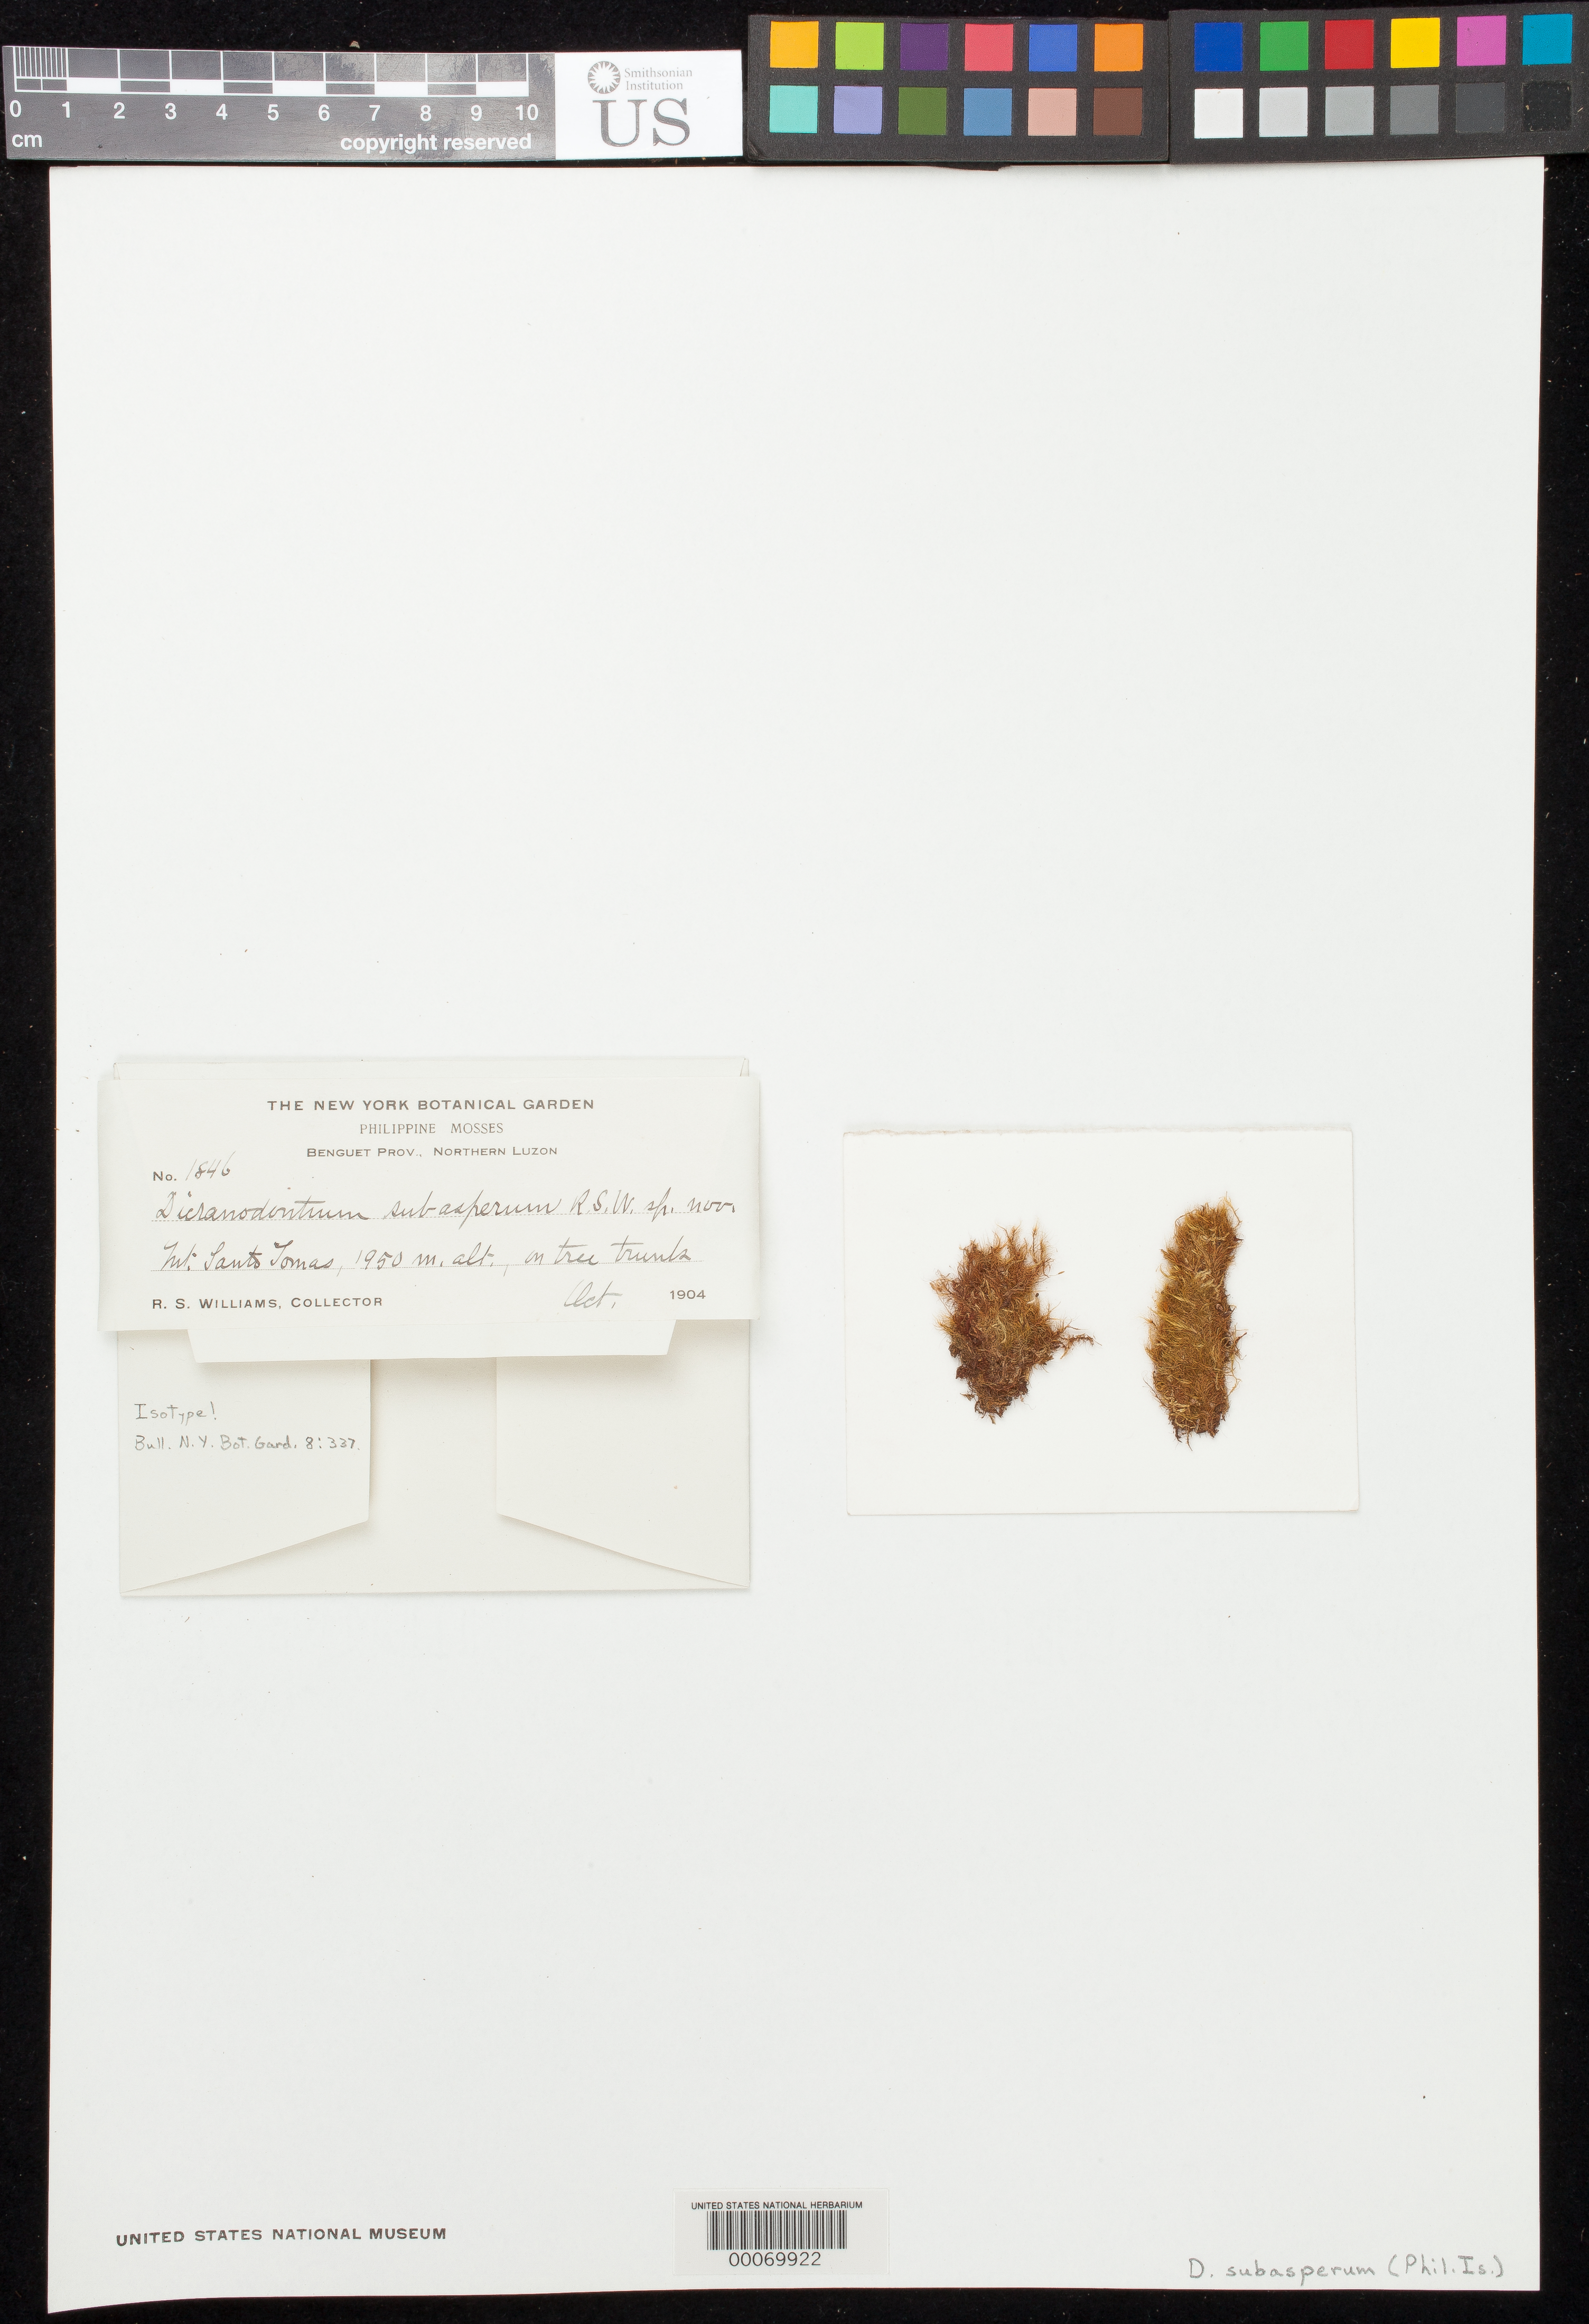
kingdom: Plantae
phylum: Bryophyta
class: Bryopsida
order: Dicranales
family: Leucobryaceae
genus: Dicranodontium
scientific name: Dicranodontium subasperum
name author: R.S. Williams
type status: Isotype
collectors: R. S. Williams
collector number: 1846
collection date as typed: Oct 1904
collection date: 1904-10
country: Philippines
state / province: Cordillera (Administrative Region)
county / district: Benguet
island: Luzon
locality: Mt. Santo Tomas.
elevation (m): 1950